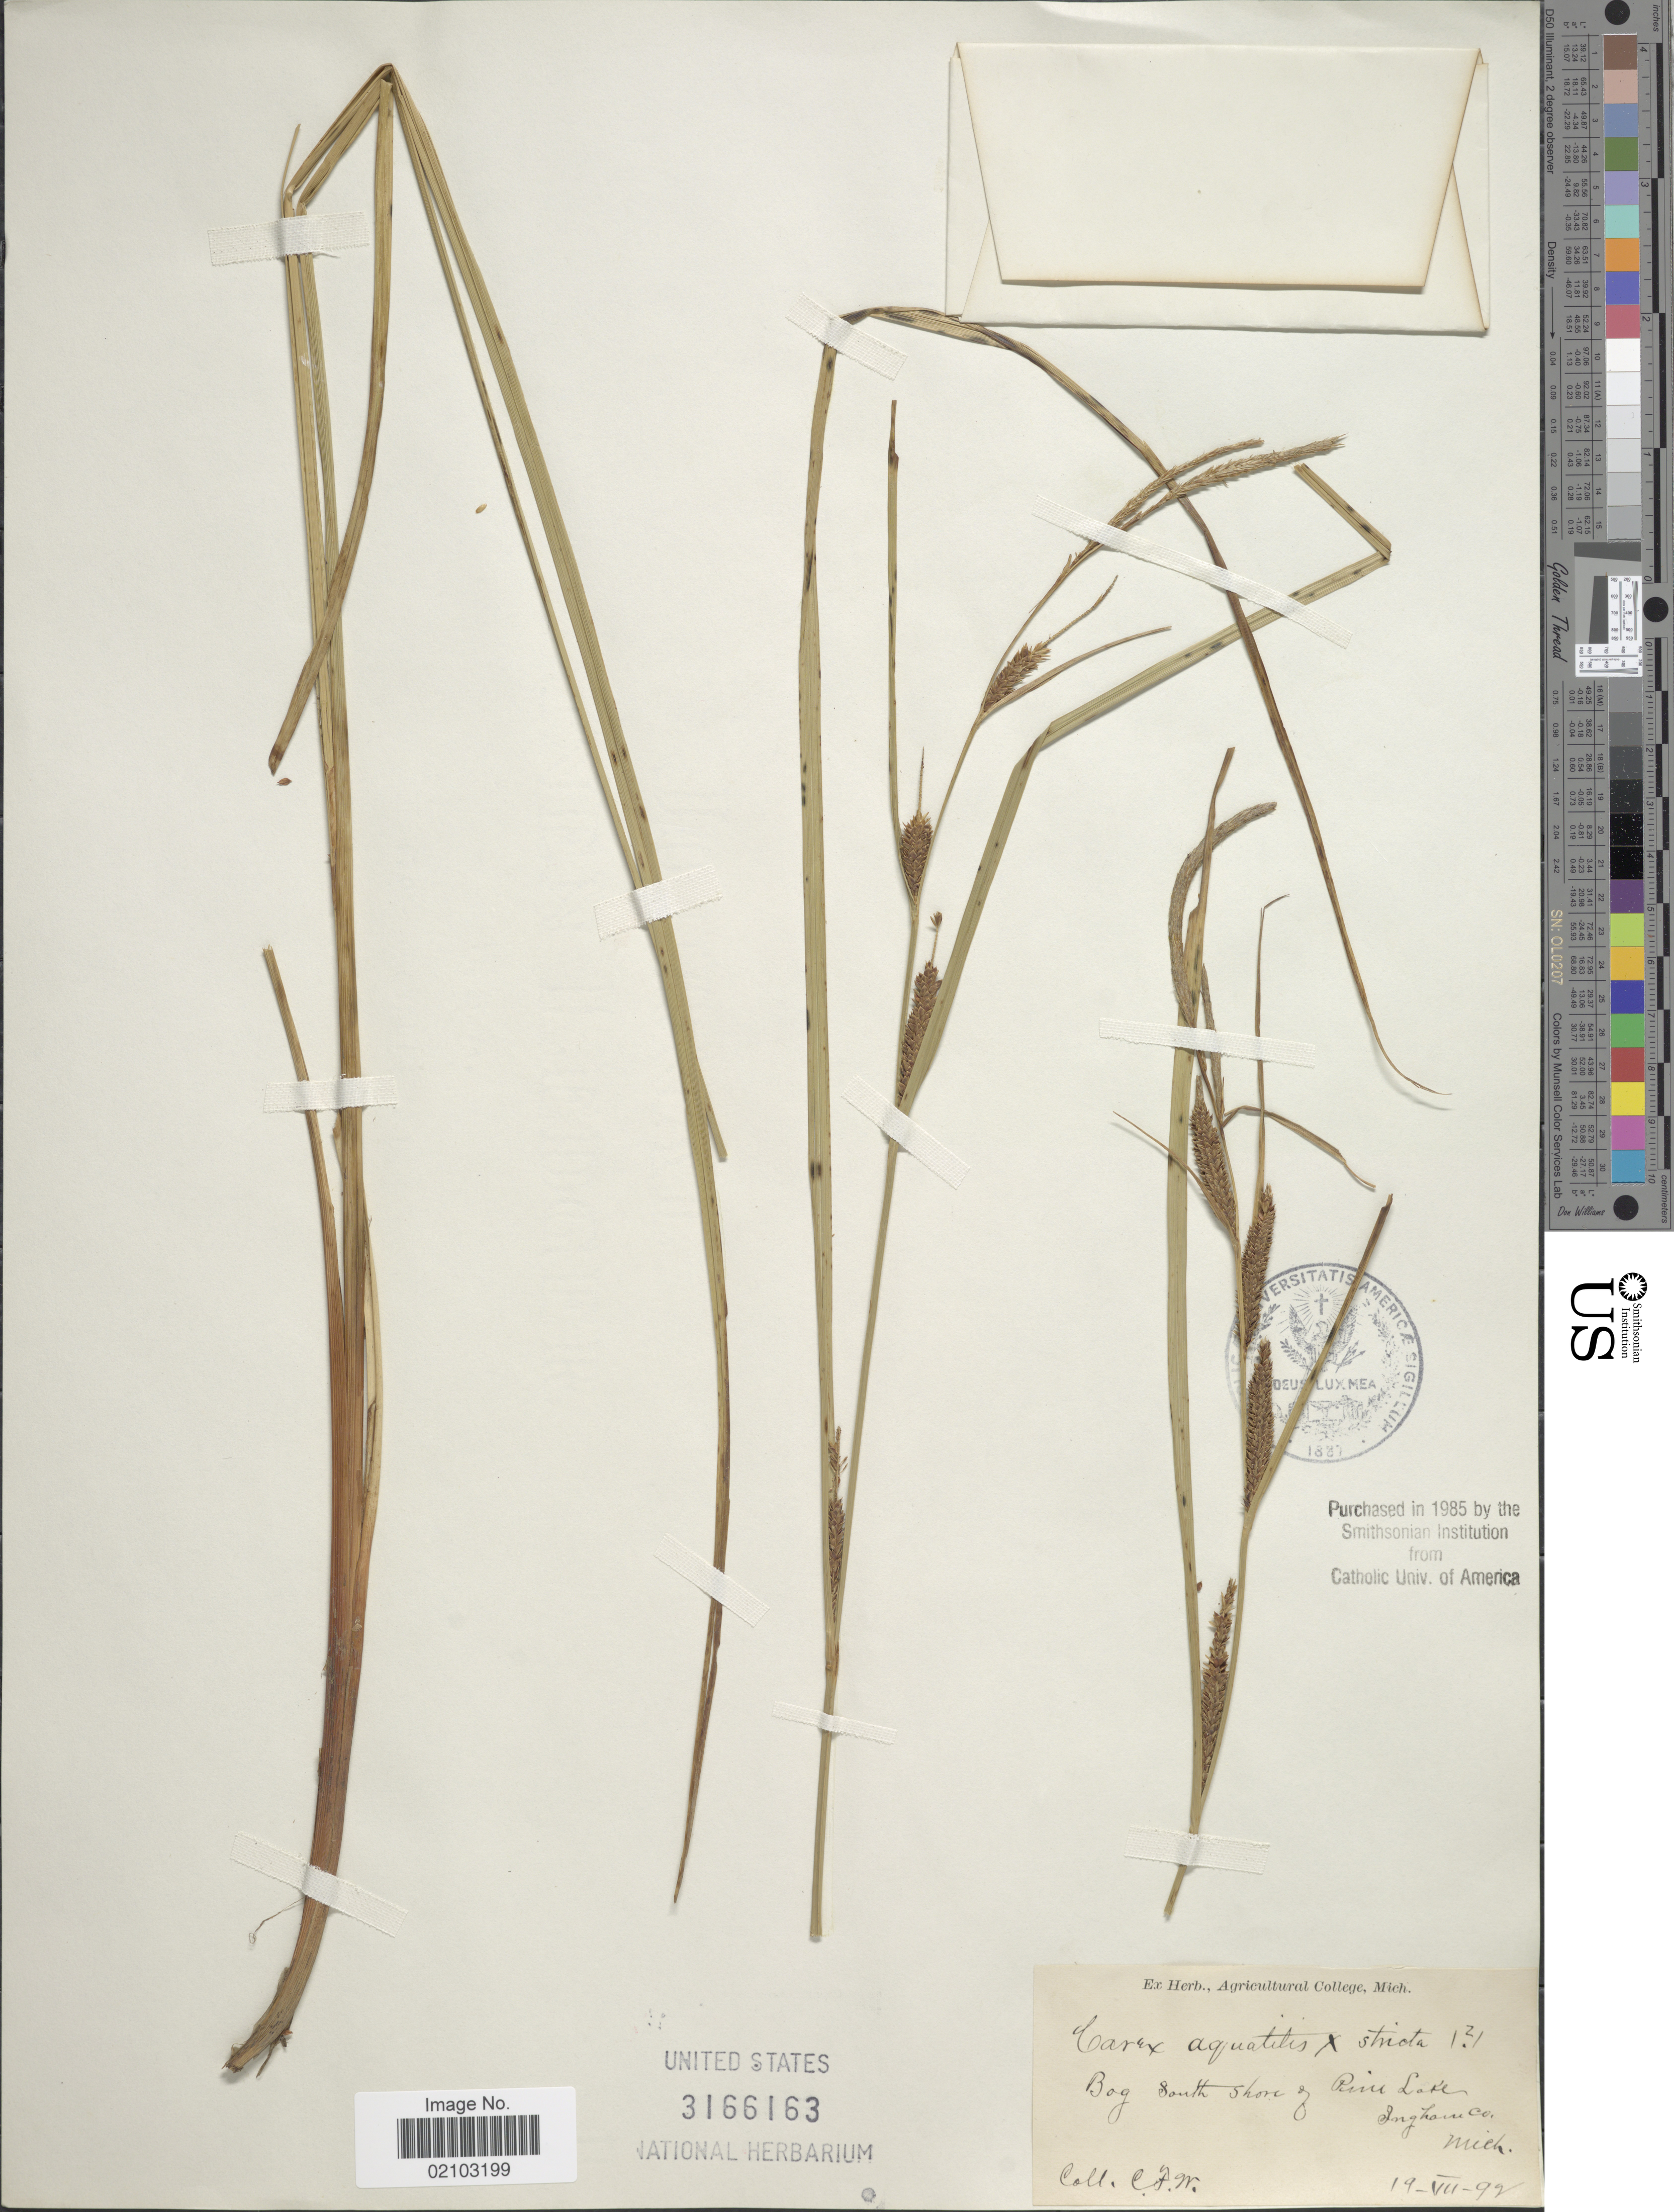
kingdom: Plantae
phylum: Tracheophyta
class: Liliopsida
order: Poales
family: Cyperaceae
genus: Carex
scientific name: Carex aquatilis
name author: Wahlenb.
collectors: C. F. W.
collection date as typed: Transcribed d/m/y: 19/7/92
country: United States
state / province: Michigan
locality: Bog south shore of Pine Lake, Ingham Co.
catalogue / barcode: US 3166163